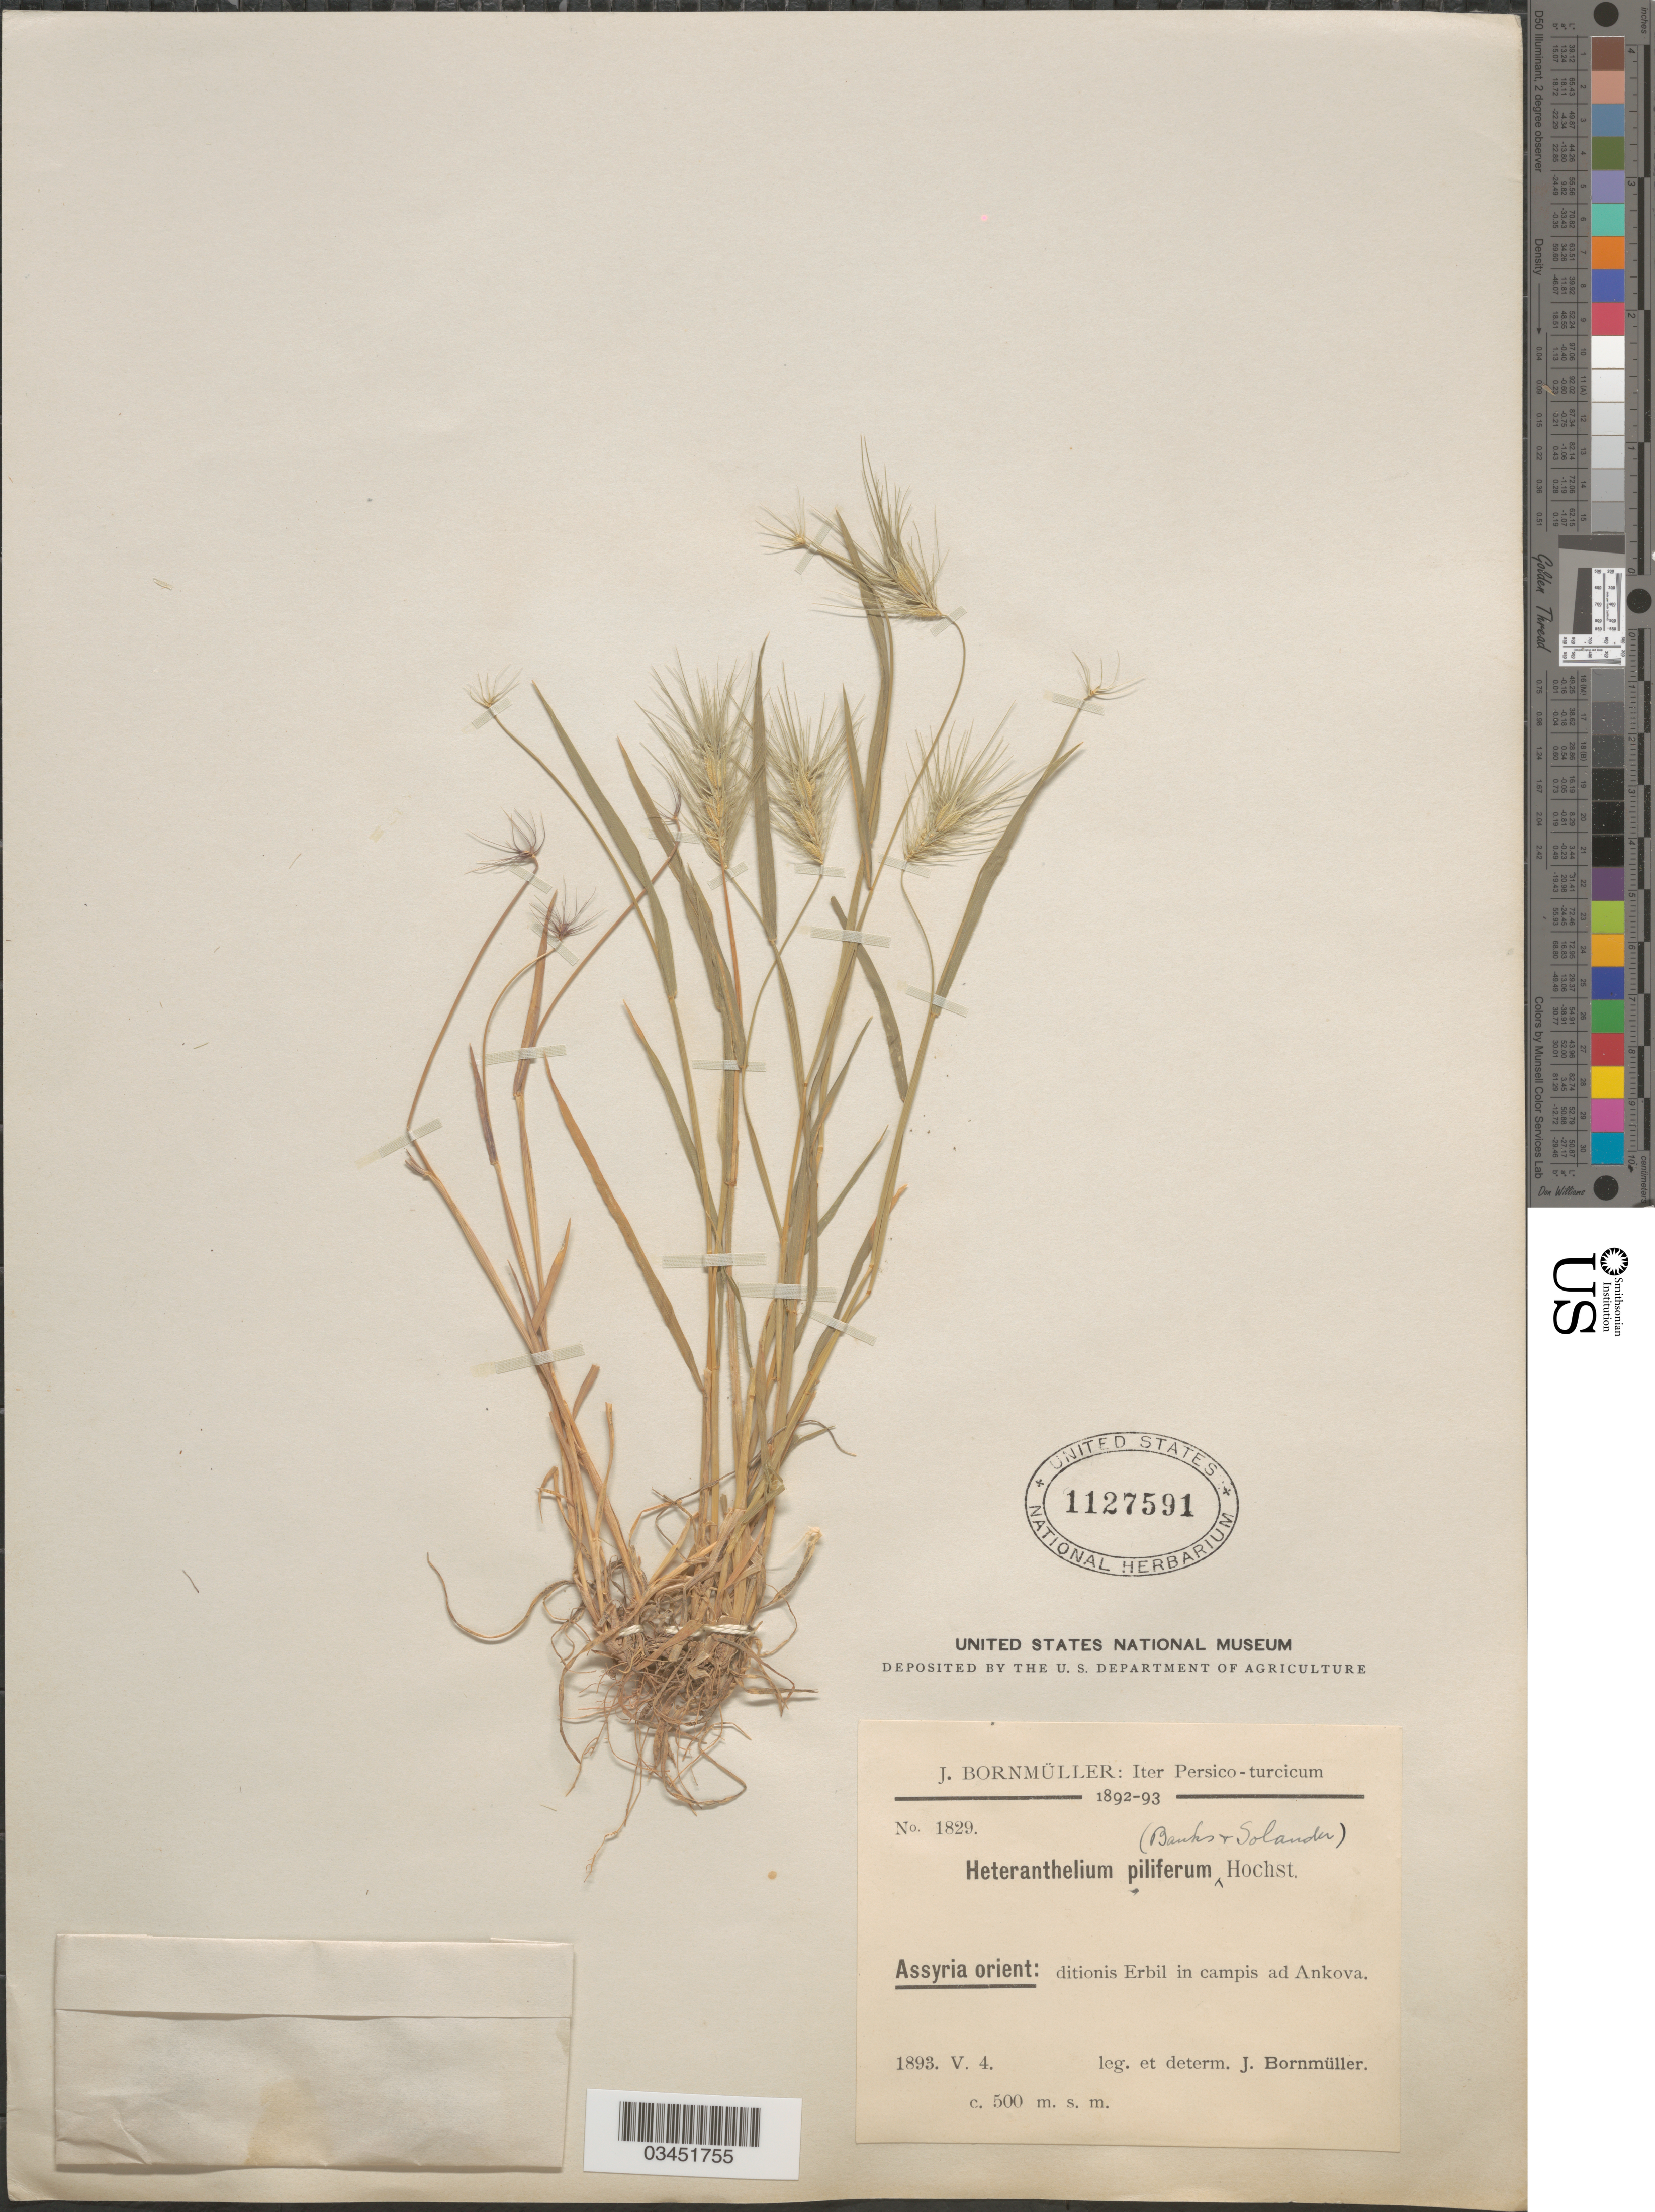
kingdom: Plantae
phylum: Tracheophyta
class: Liliopsida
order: Poales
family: Poaceae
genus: Heteranthelium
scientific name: Heteranthelium piliferum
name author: (Sol.) Hochst.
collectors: J. Bornmüller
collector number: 1829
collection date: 1893-05-04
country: Iraq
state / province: Arbīl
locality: Iter Persico-turcicum 1892-93. Assyria orient: ditionis Erbil in campis ad Ankova.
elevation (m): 500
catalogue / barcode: US 1127591